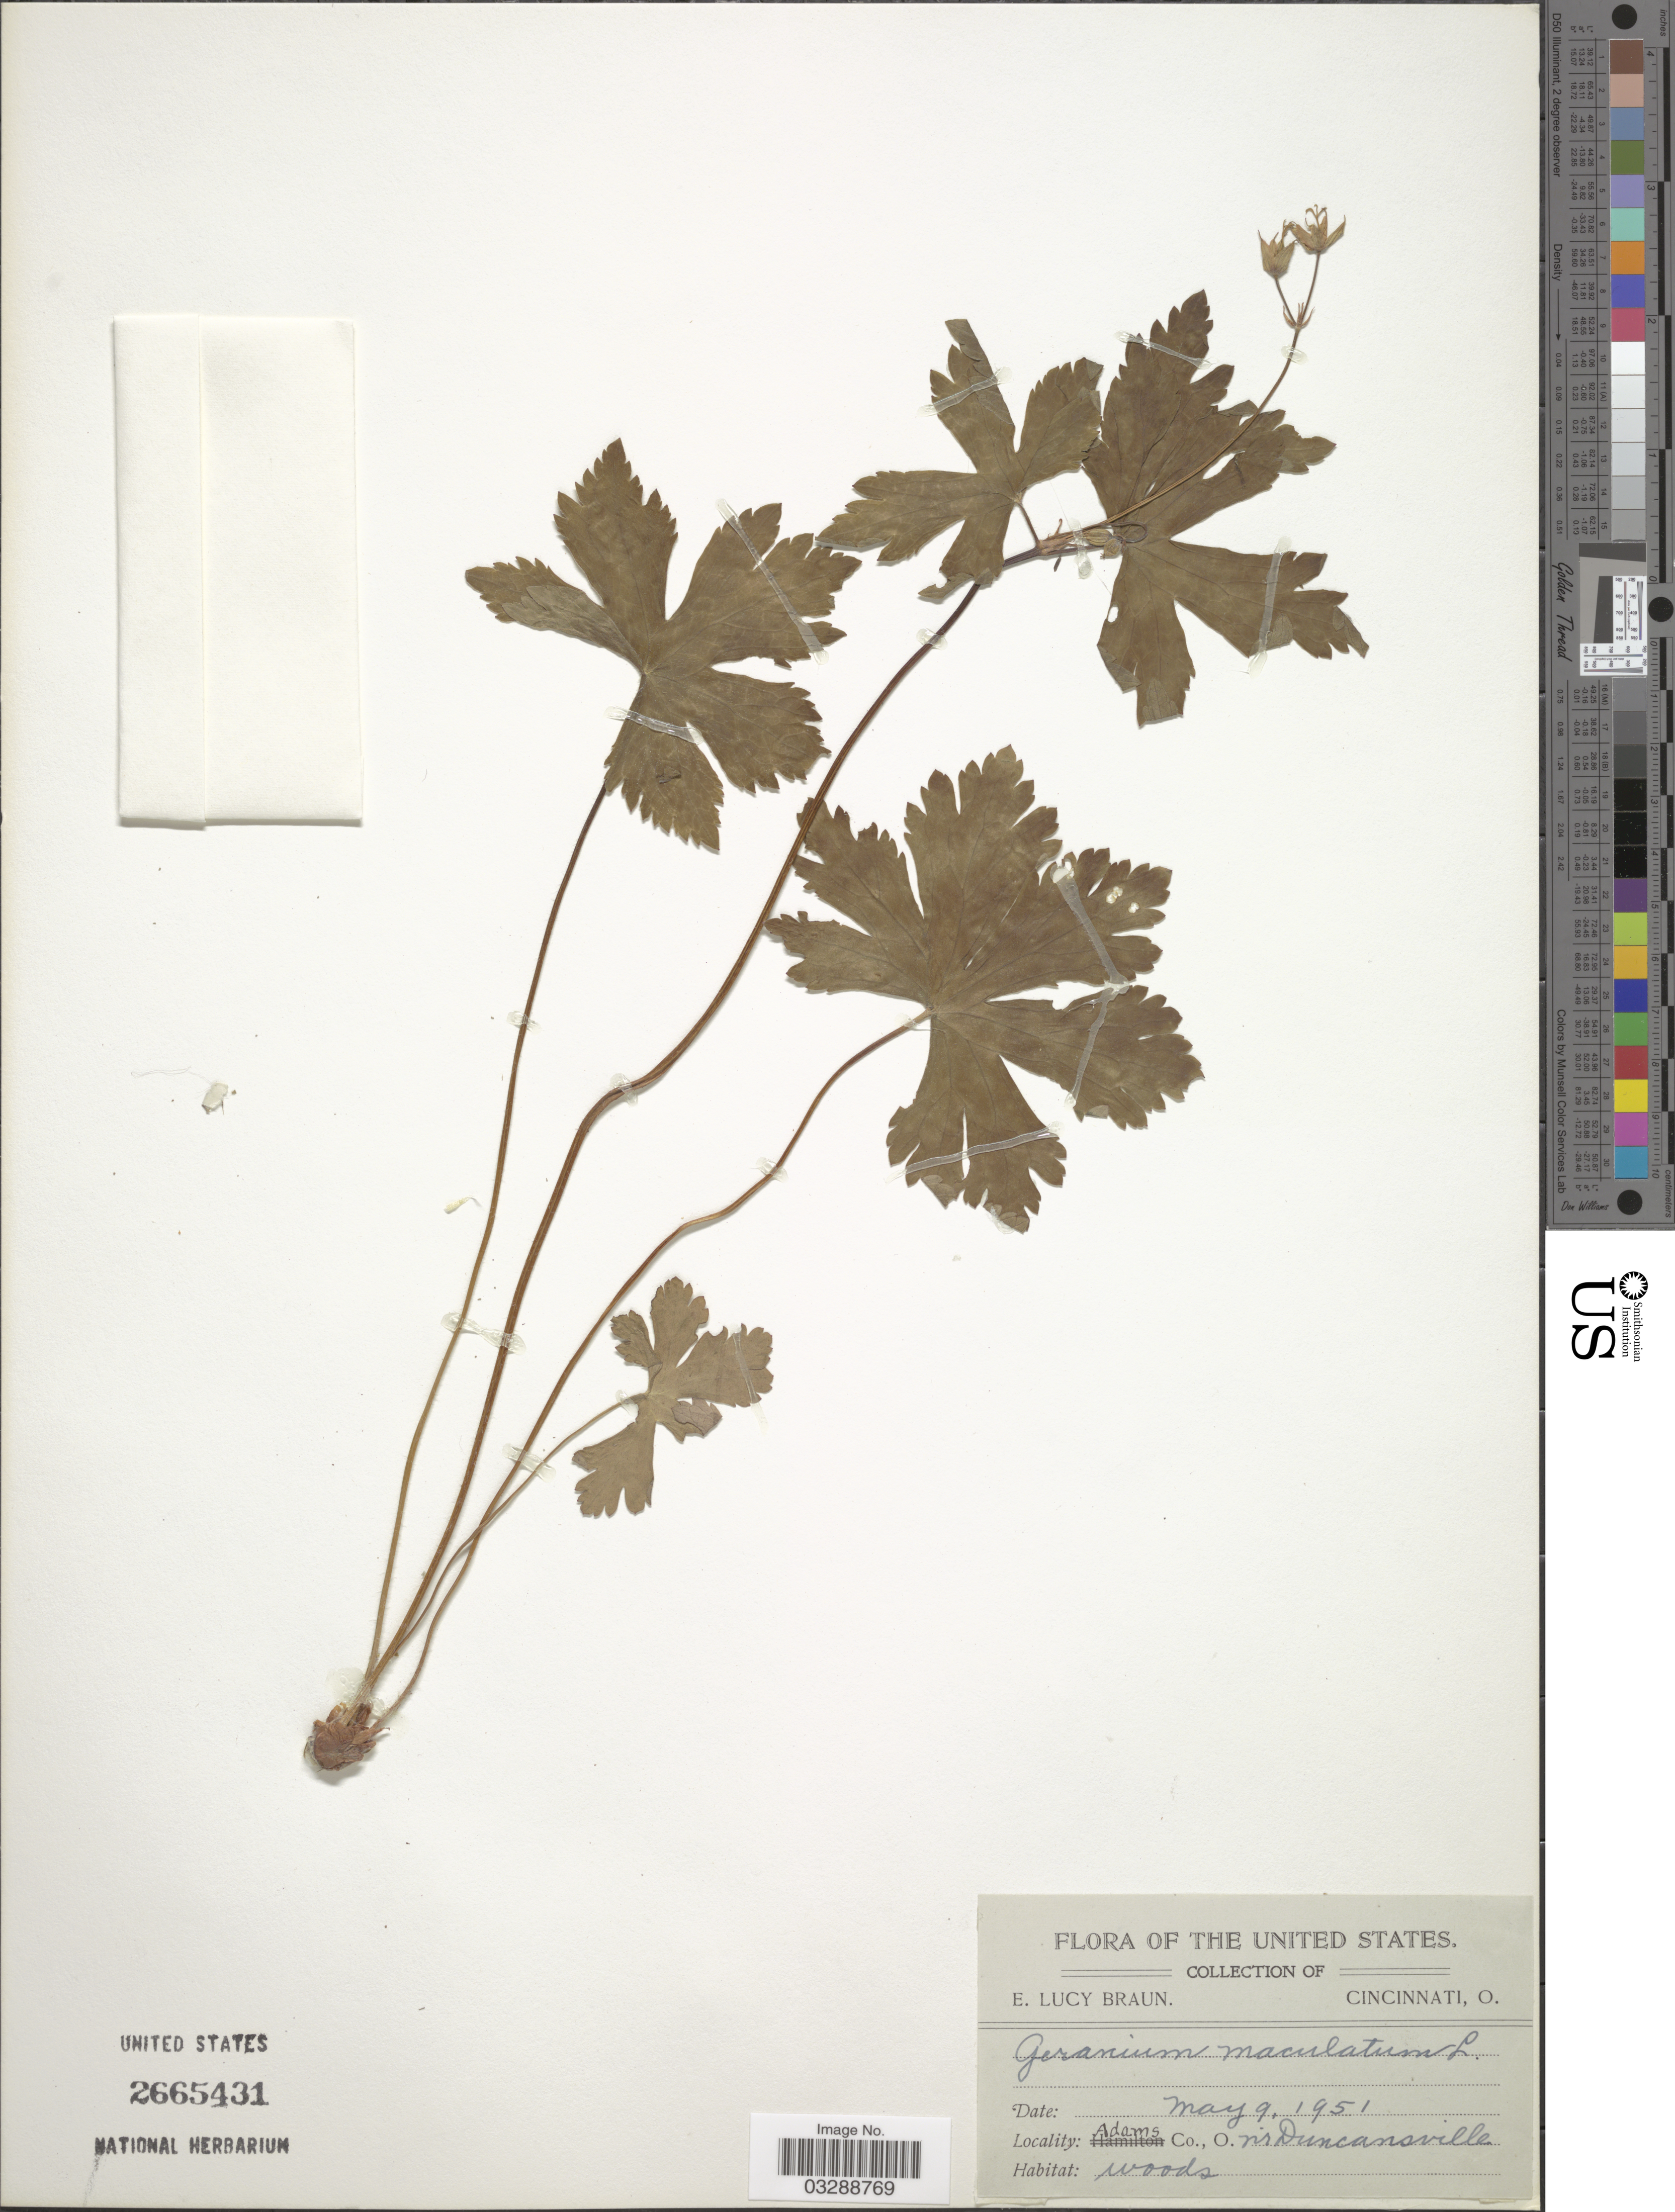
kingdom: Plantae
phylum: Tracheophyta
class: Magnoliopsida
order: Geraniales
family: Geraniaceae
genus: Geranium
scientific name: Geranium maculatum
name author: L.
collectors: E. L. Braun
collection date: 1951-05-09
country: United States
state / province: Ohio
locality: Adams Co., O nr Duncansville.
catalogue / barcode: US 2665431